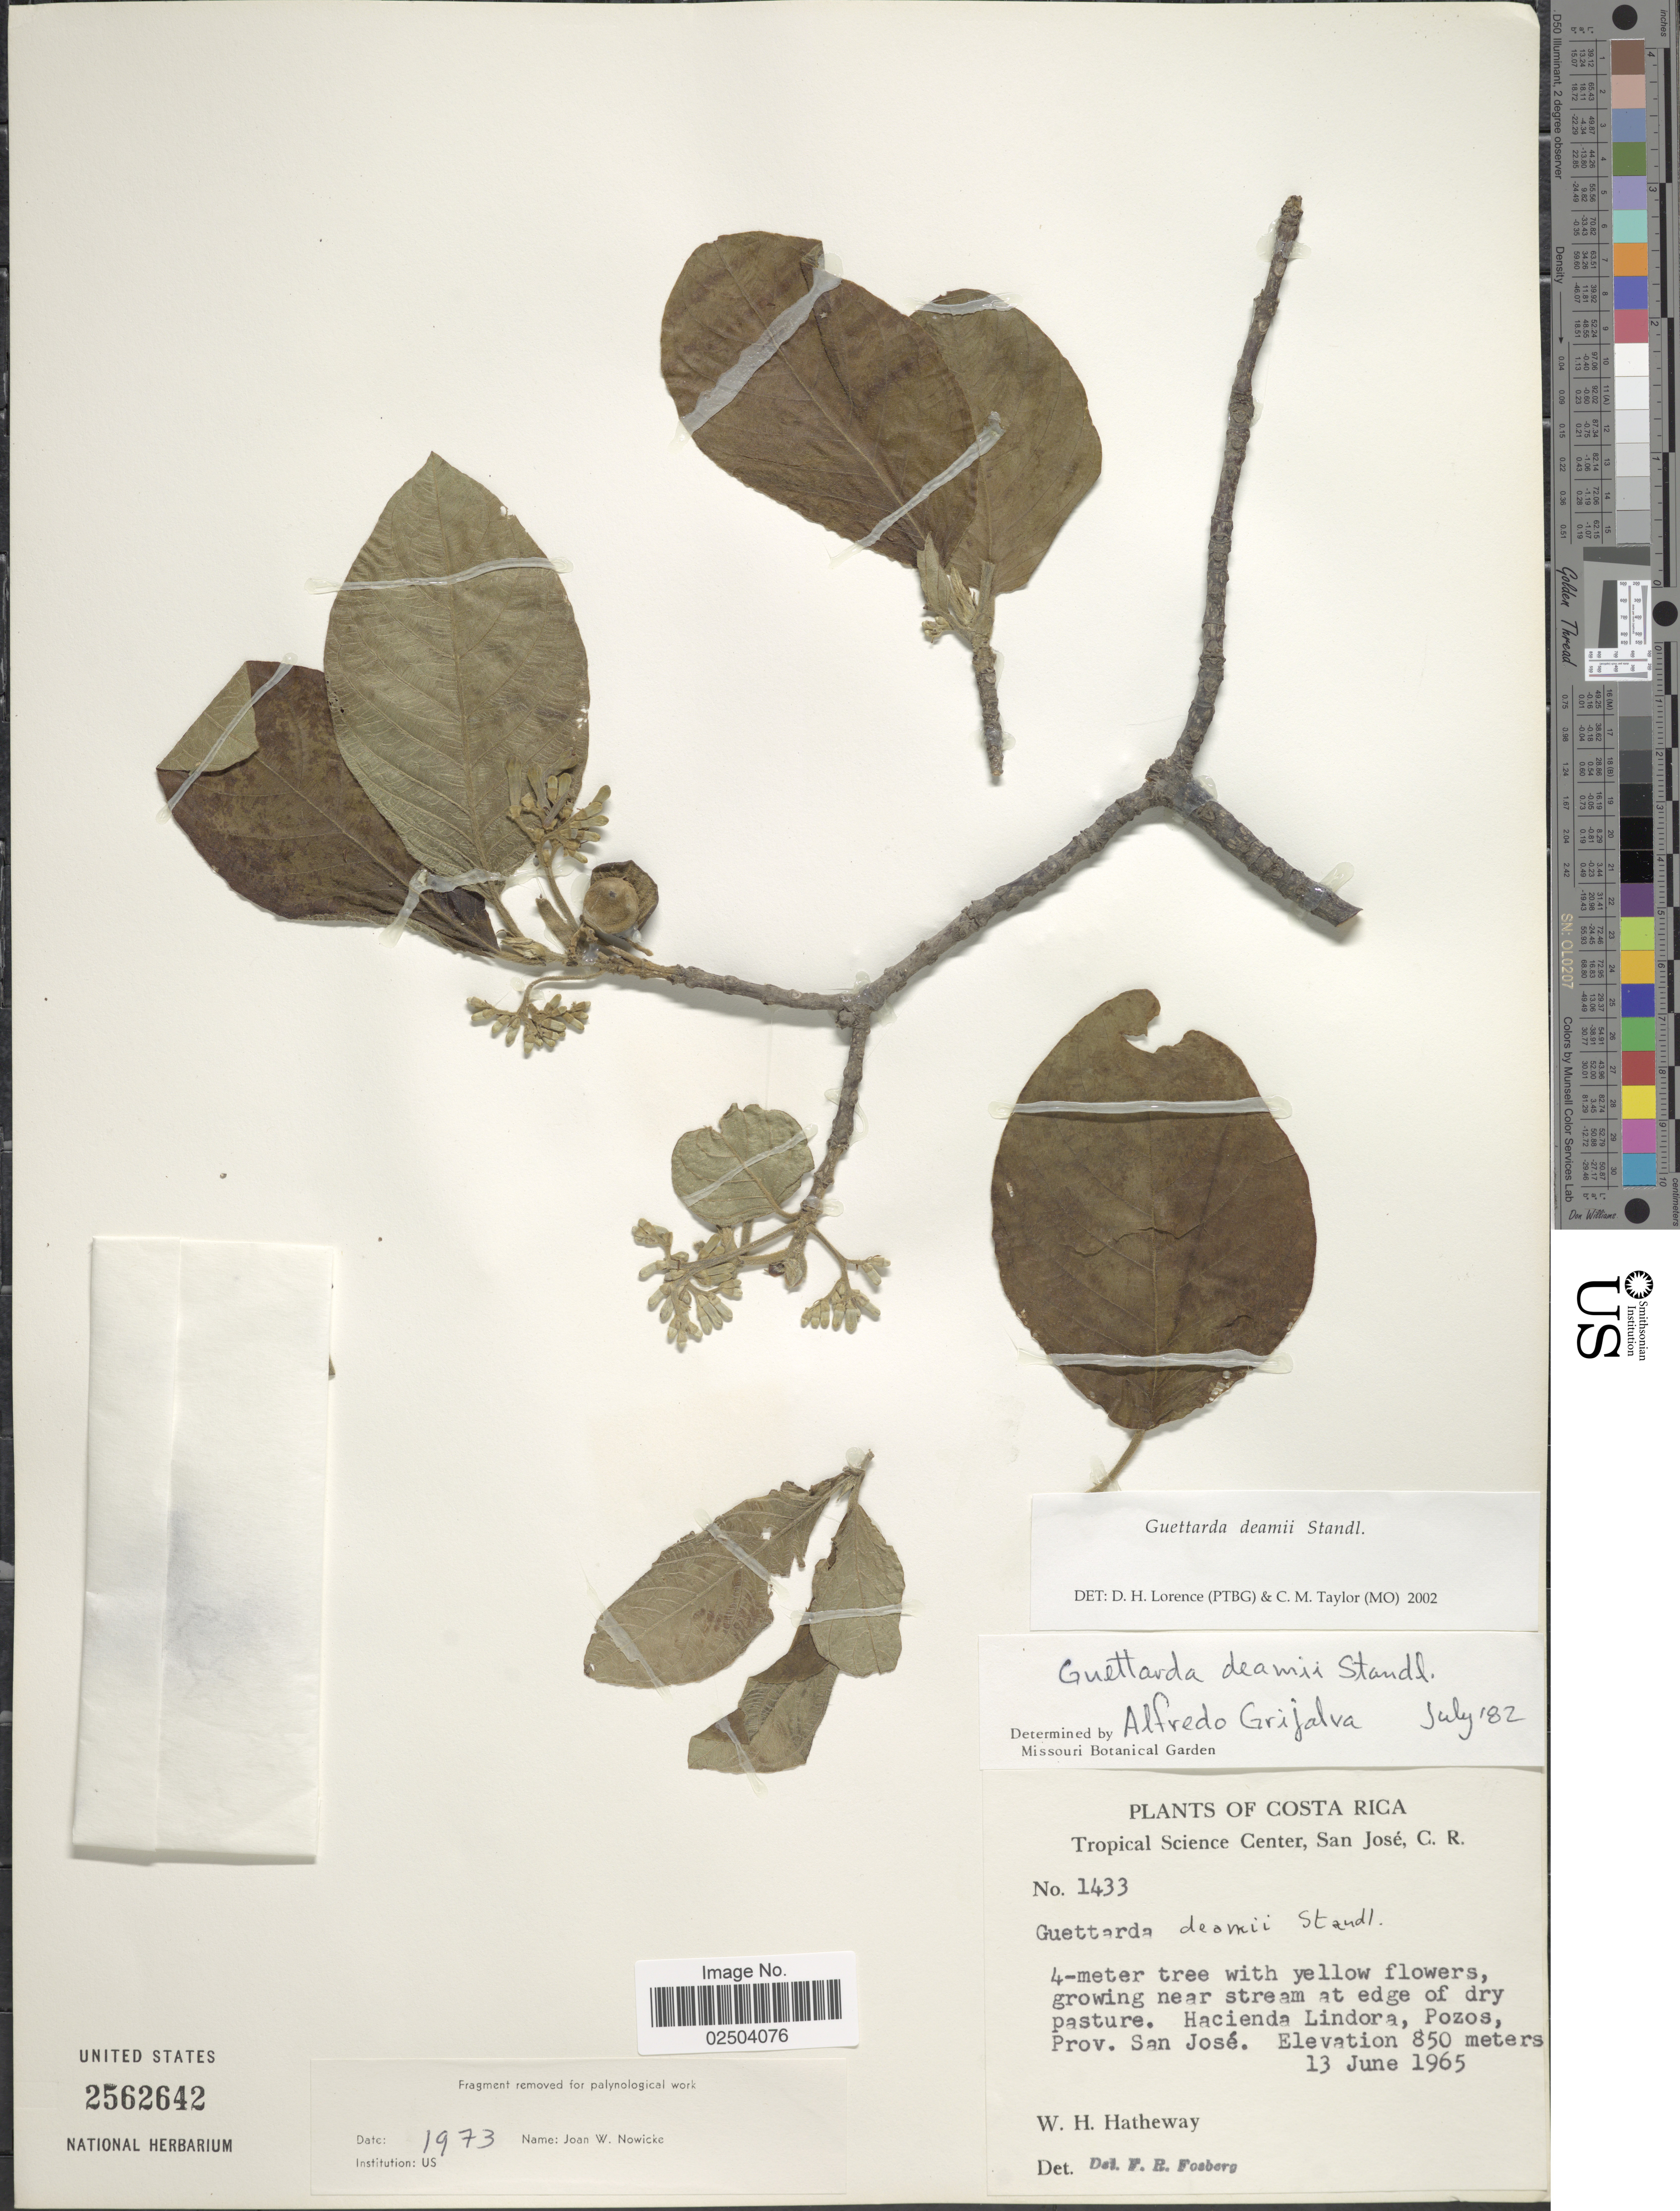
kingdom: Plantae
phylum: Tracheophyta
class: Magnoliopsida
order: Gentianales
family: Rubiaceae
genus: Guettarda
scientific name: Guettarda deamii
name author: Standl.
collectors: W. H. Hatheway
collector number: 1433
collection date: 1965-06-13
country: Costa Rica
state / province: San José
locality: Hacienda Lindora, Pozos.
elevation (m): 850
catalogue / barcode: US 2562642